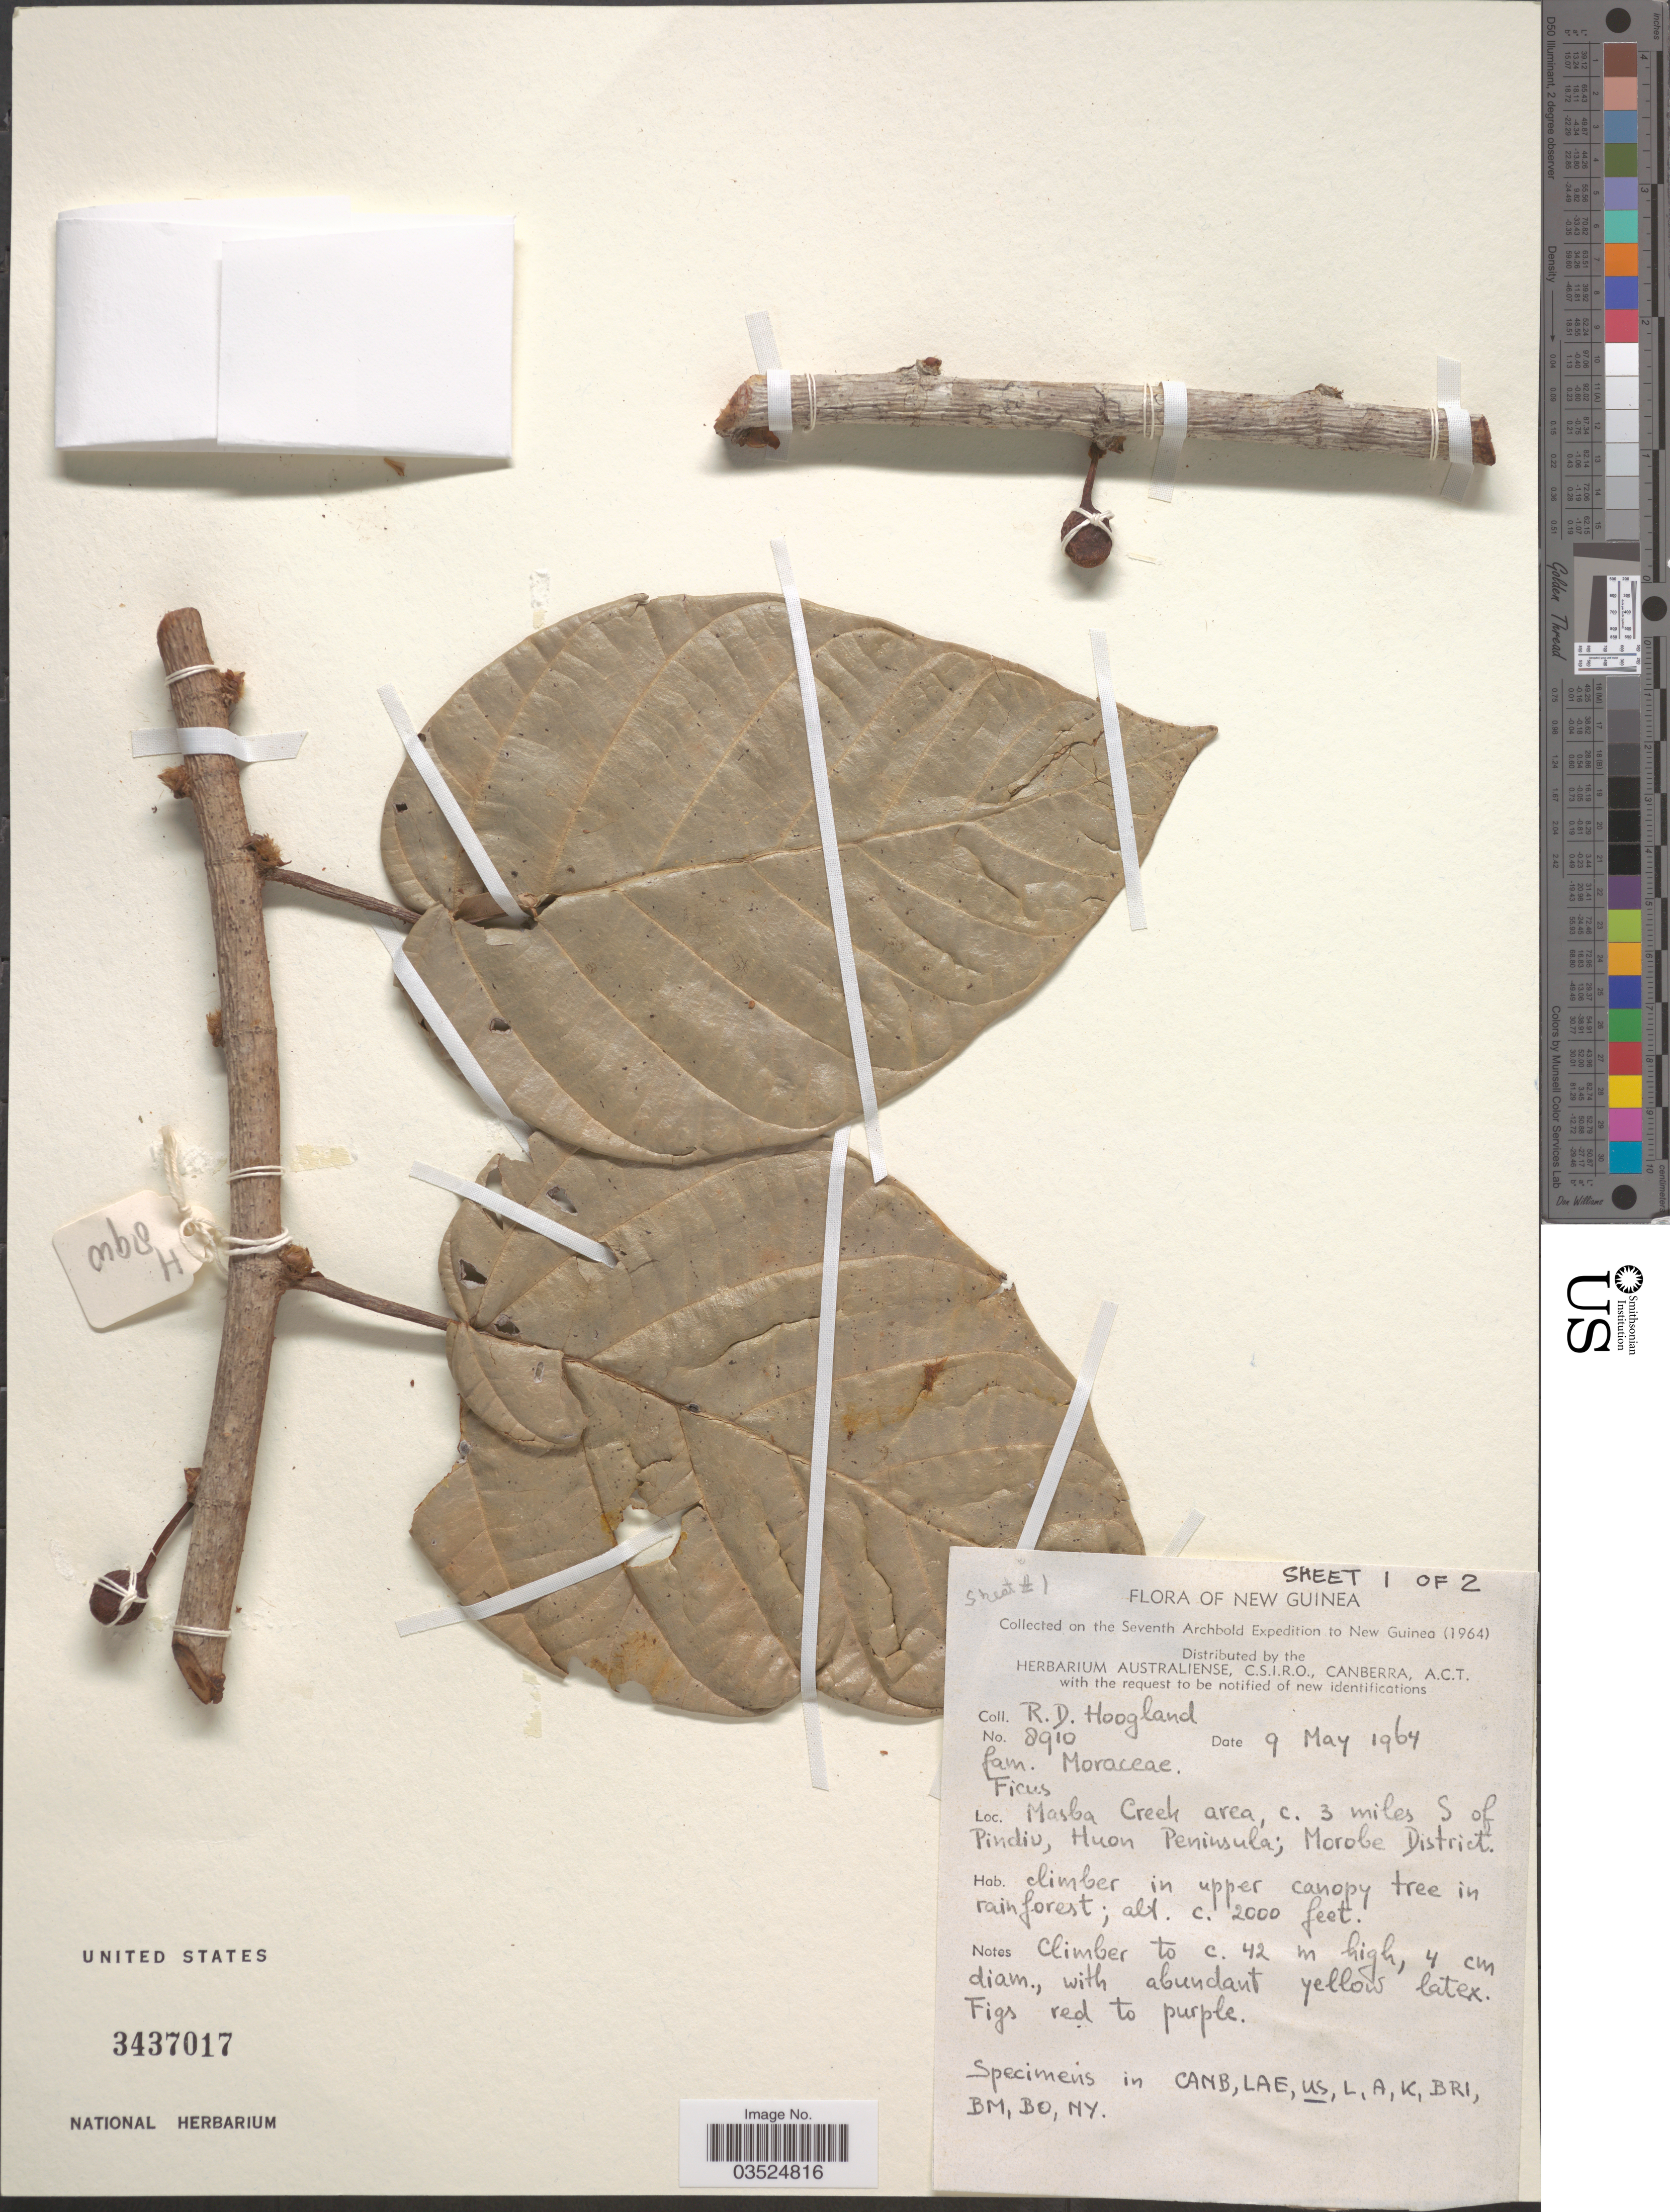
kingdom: Plantae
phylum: Tracheophyta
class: Magnoliopsida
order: Rosales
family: Moraceae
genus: Ficus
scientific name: Ficus sp.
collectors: R. D. Hoogland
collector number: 8910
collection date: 1964-05-09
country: Papua New Guinea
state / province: Morobe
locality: New Guinea. Masba Creek area, c. 3 miles S of Pindiu, Huon Peninsula; Morobe District.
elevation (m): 610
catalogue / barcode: US 3437017